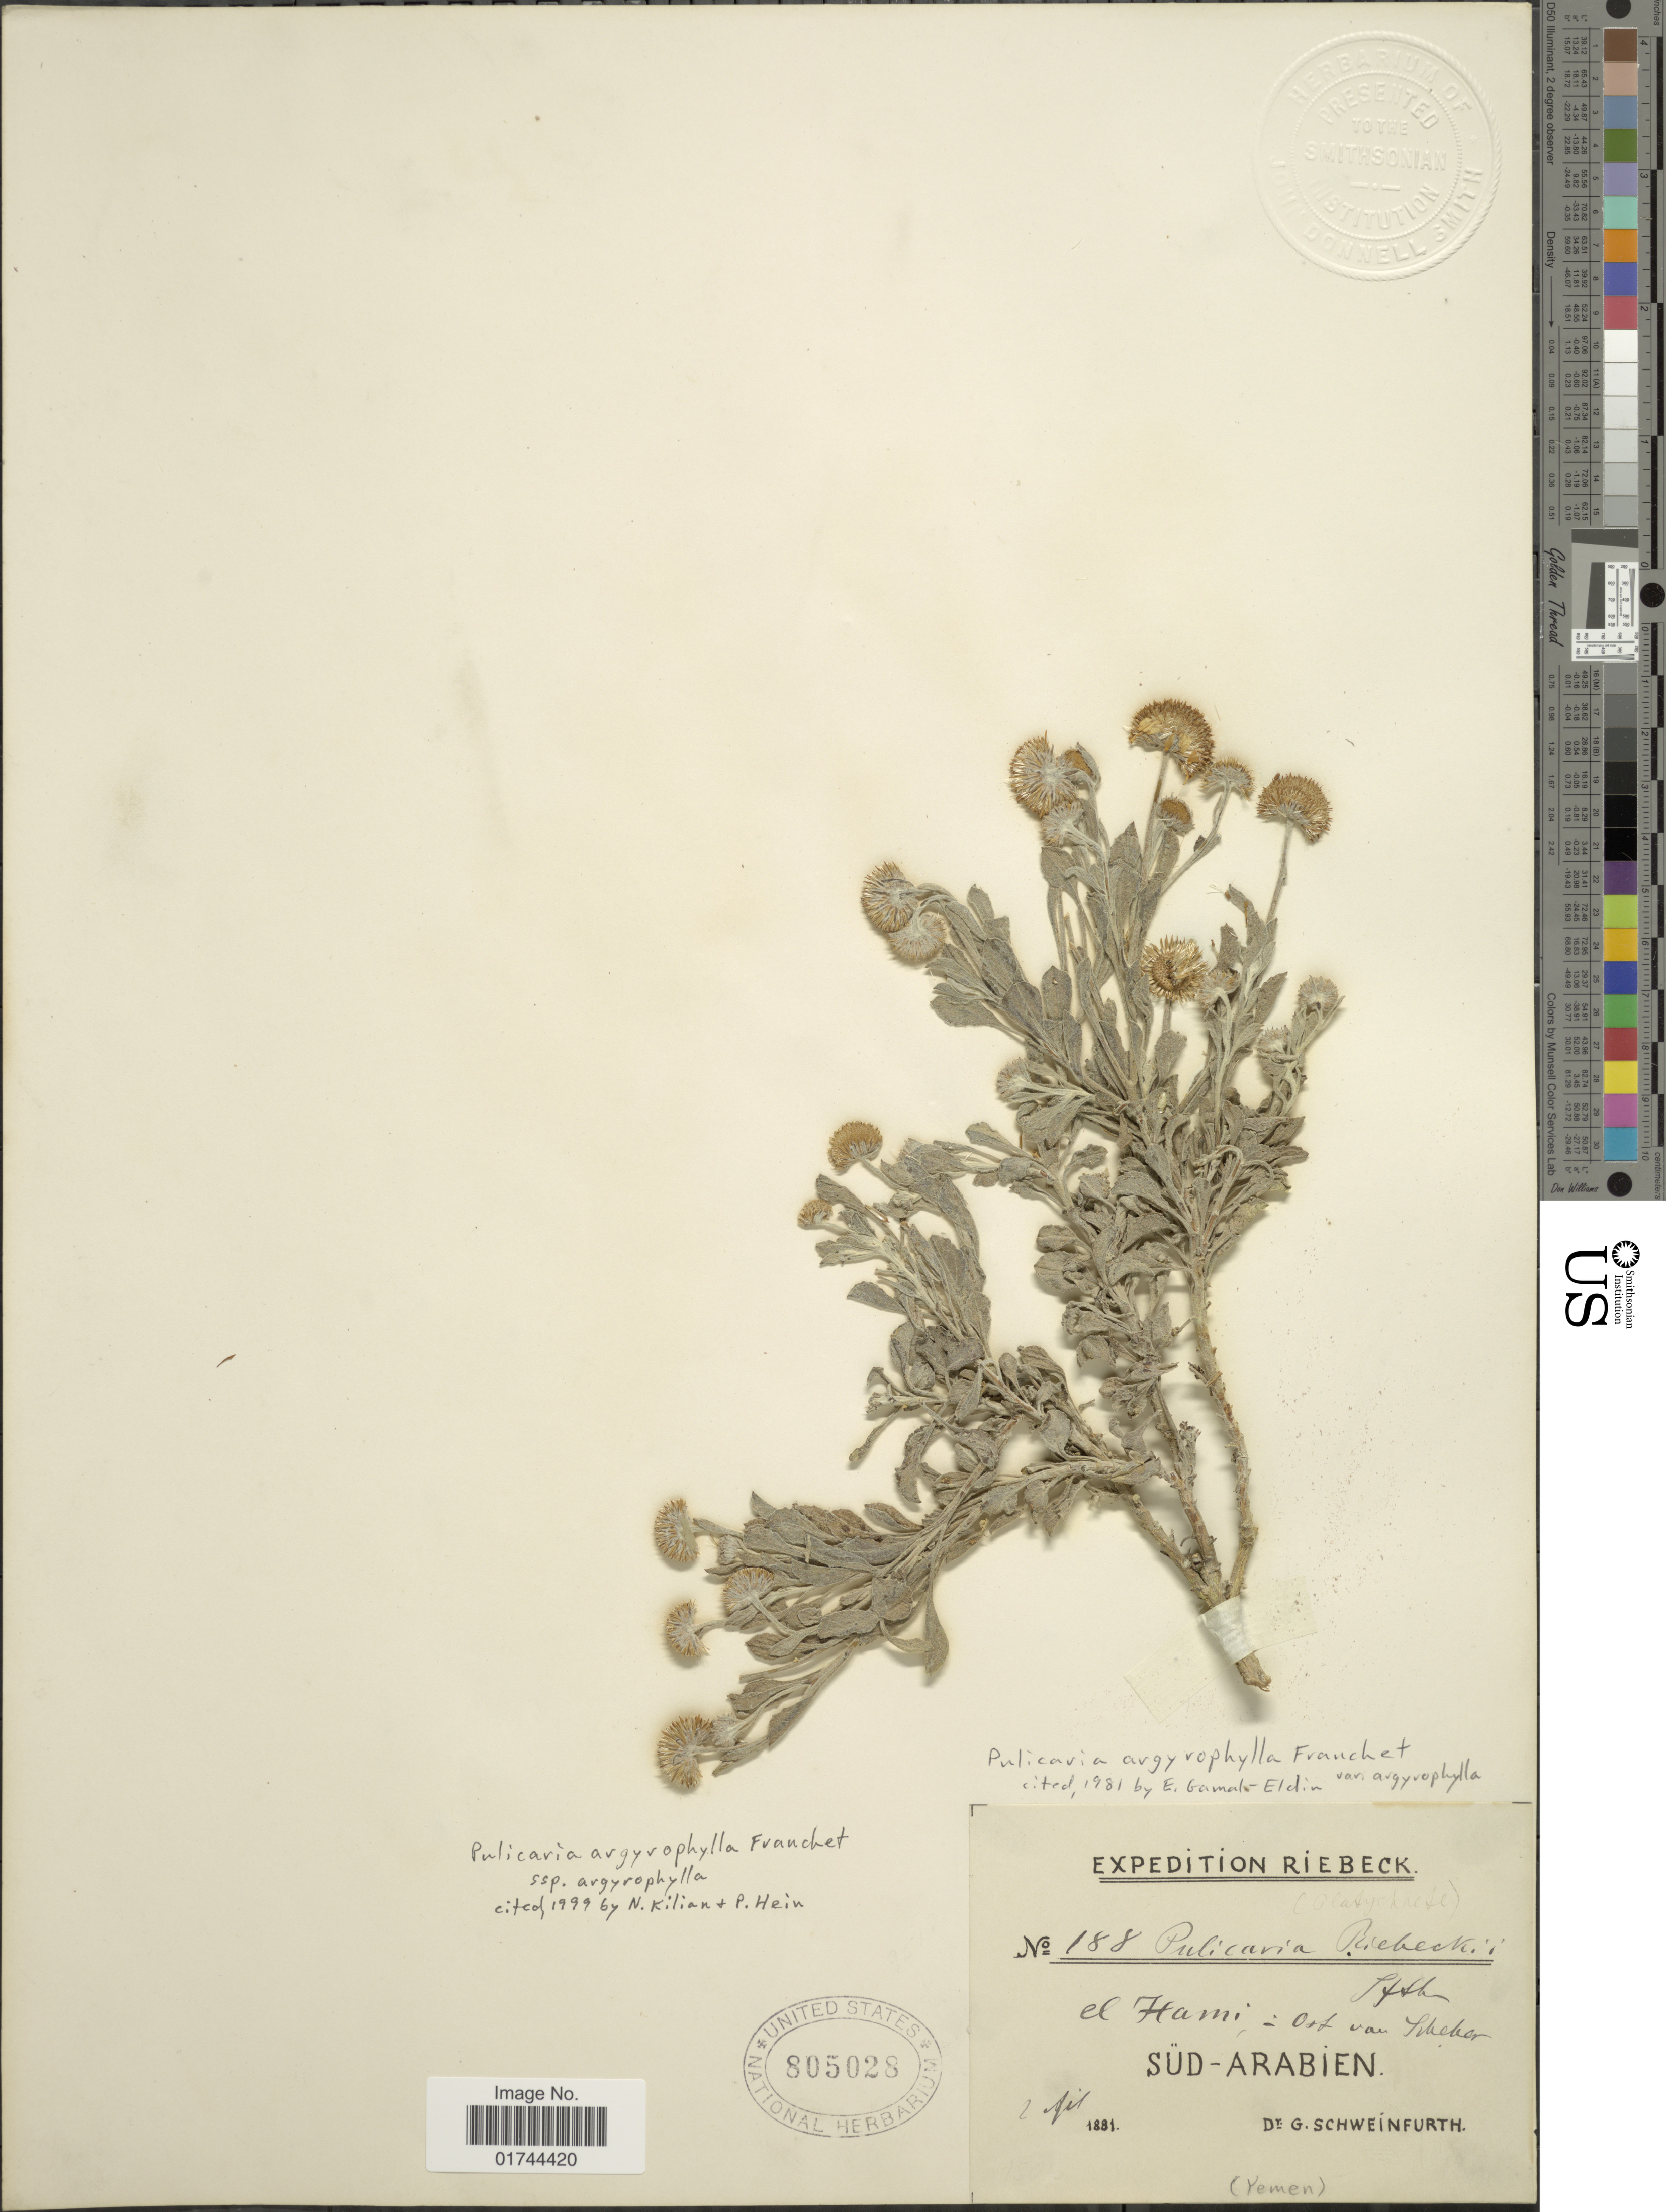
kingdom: Plantae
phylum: Tracheophyta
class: Magnoliopsida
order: Asterales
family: Asteraceae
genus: Pulicaria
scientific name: Pulicaria argyrophylla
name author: Franch.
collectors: G. A. Schweinfurth (herbarium)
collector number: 188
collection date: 1881-02-02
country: Saudi Arabia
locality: Sud-Arabien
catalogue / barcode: US 805028